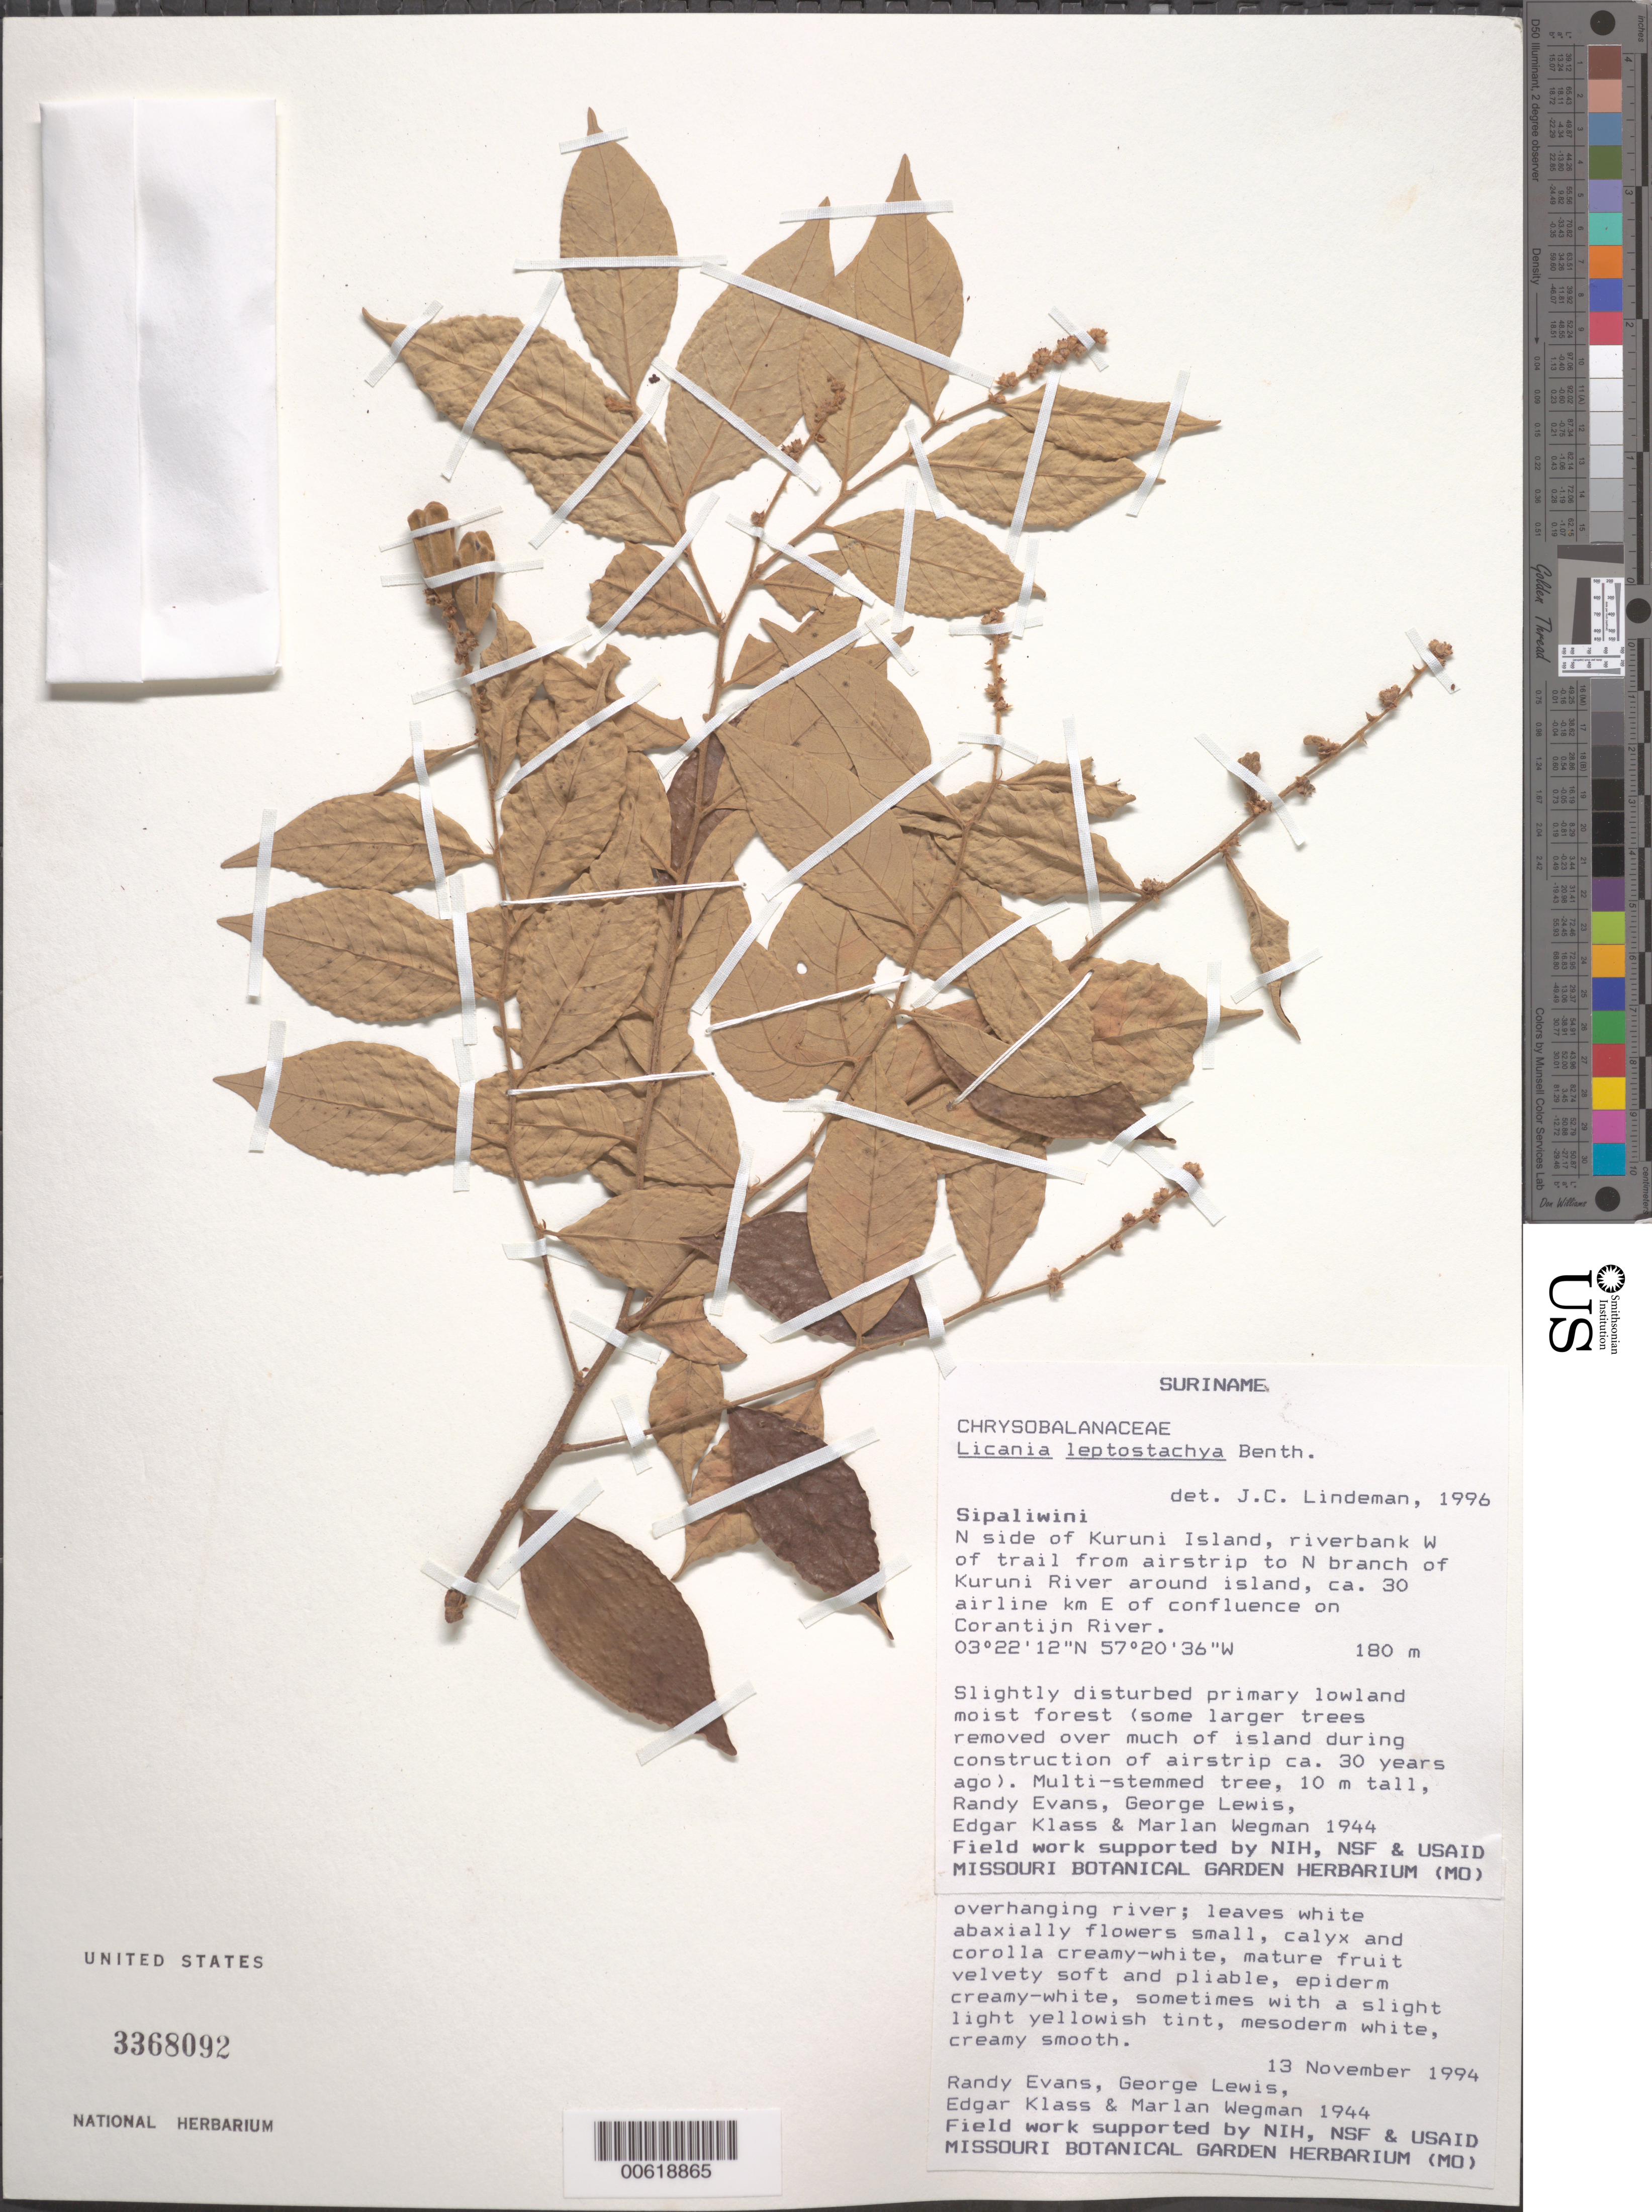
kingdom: Plantae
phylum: Tracheophyta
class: Magnoliopsida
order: Malpighiales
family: Chrysobalanaceae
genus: Licania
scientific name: Licania leptostachya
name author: Benth.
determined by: Lindeman, J. C.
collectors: R. Evans, G. Lewis, E. Klass & M. Wegman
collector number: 1944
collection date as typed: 13-Nov-94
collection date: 1994-11-13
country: Suriname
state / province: Sipaliwini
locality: Kuruni Island, N side, W of trail from airstrip to N branch of Kuruni R., ca 30 airline km E of confluence on Corantijn R.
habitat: Slightly disturbed primary lowland moist forest (some larger trees removed over much of island during construction of airstrip ca. 30 yrs. Ago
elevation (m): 180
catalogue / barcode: US 3368092